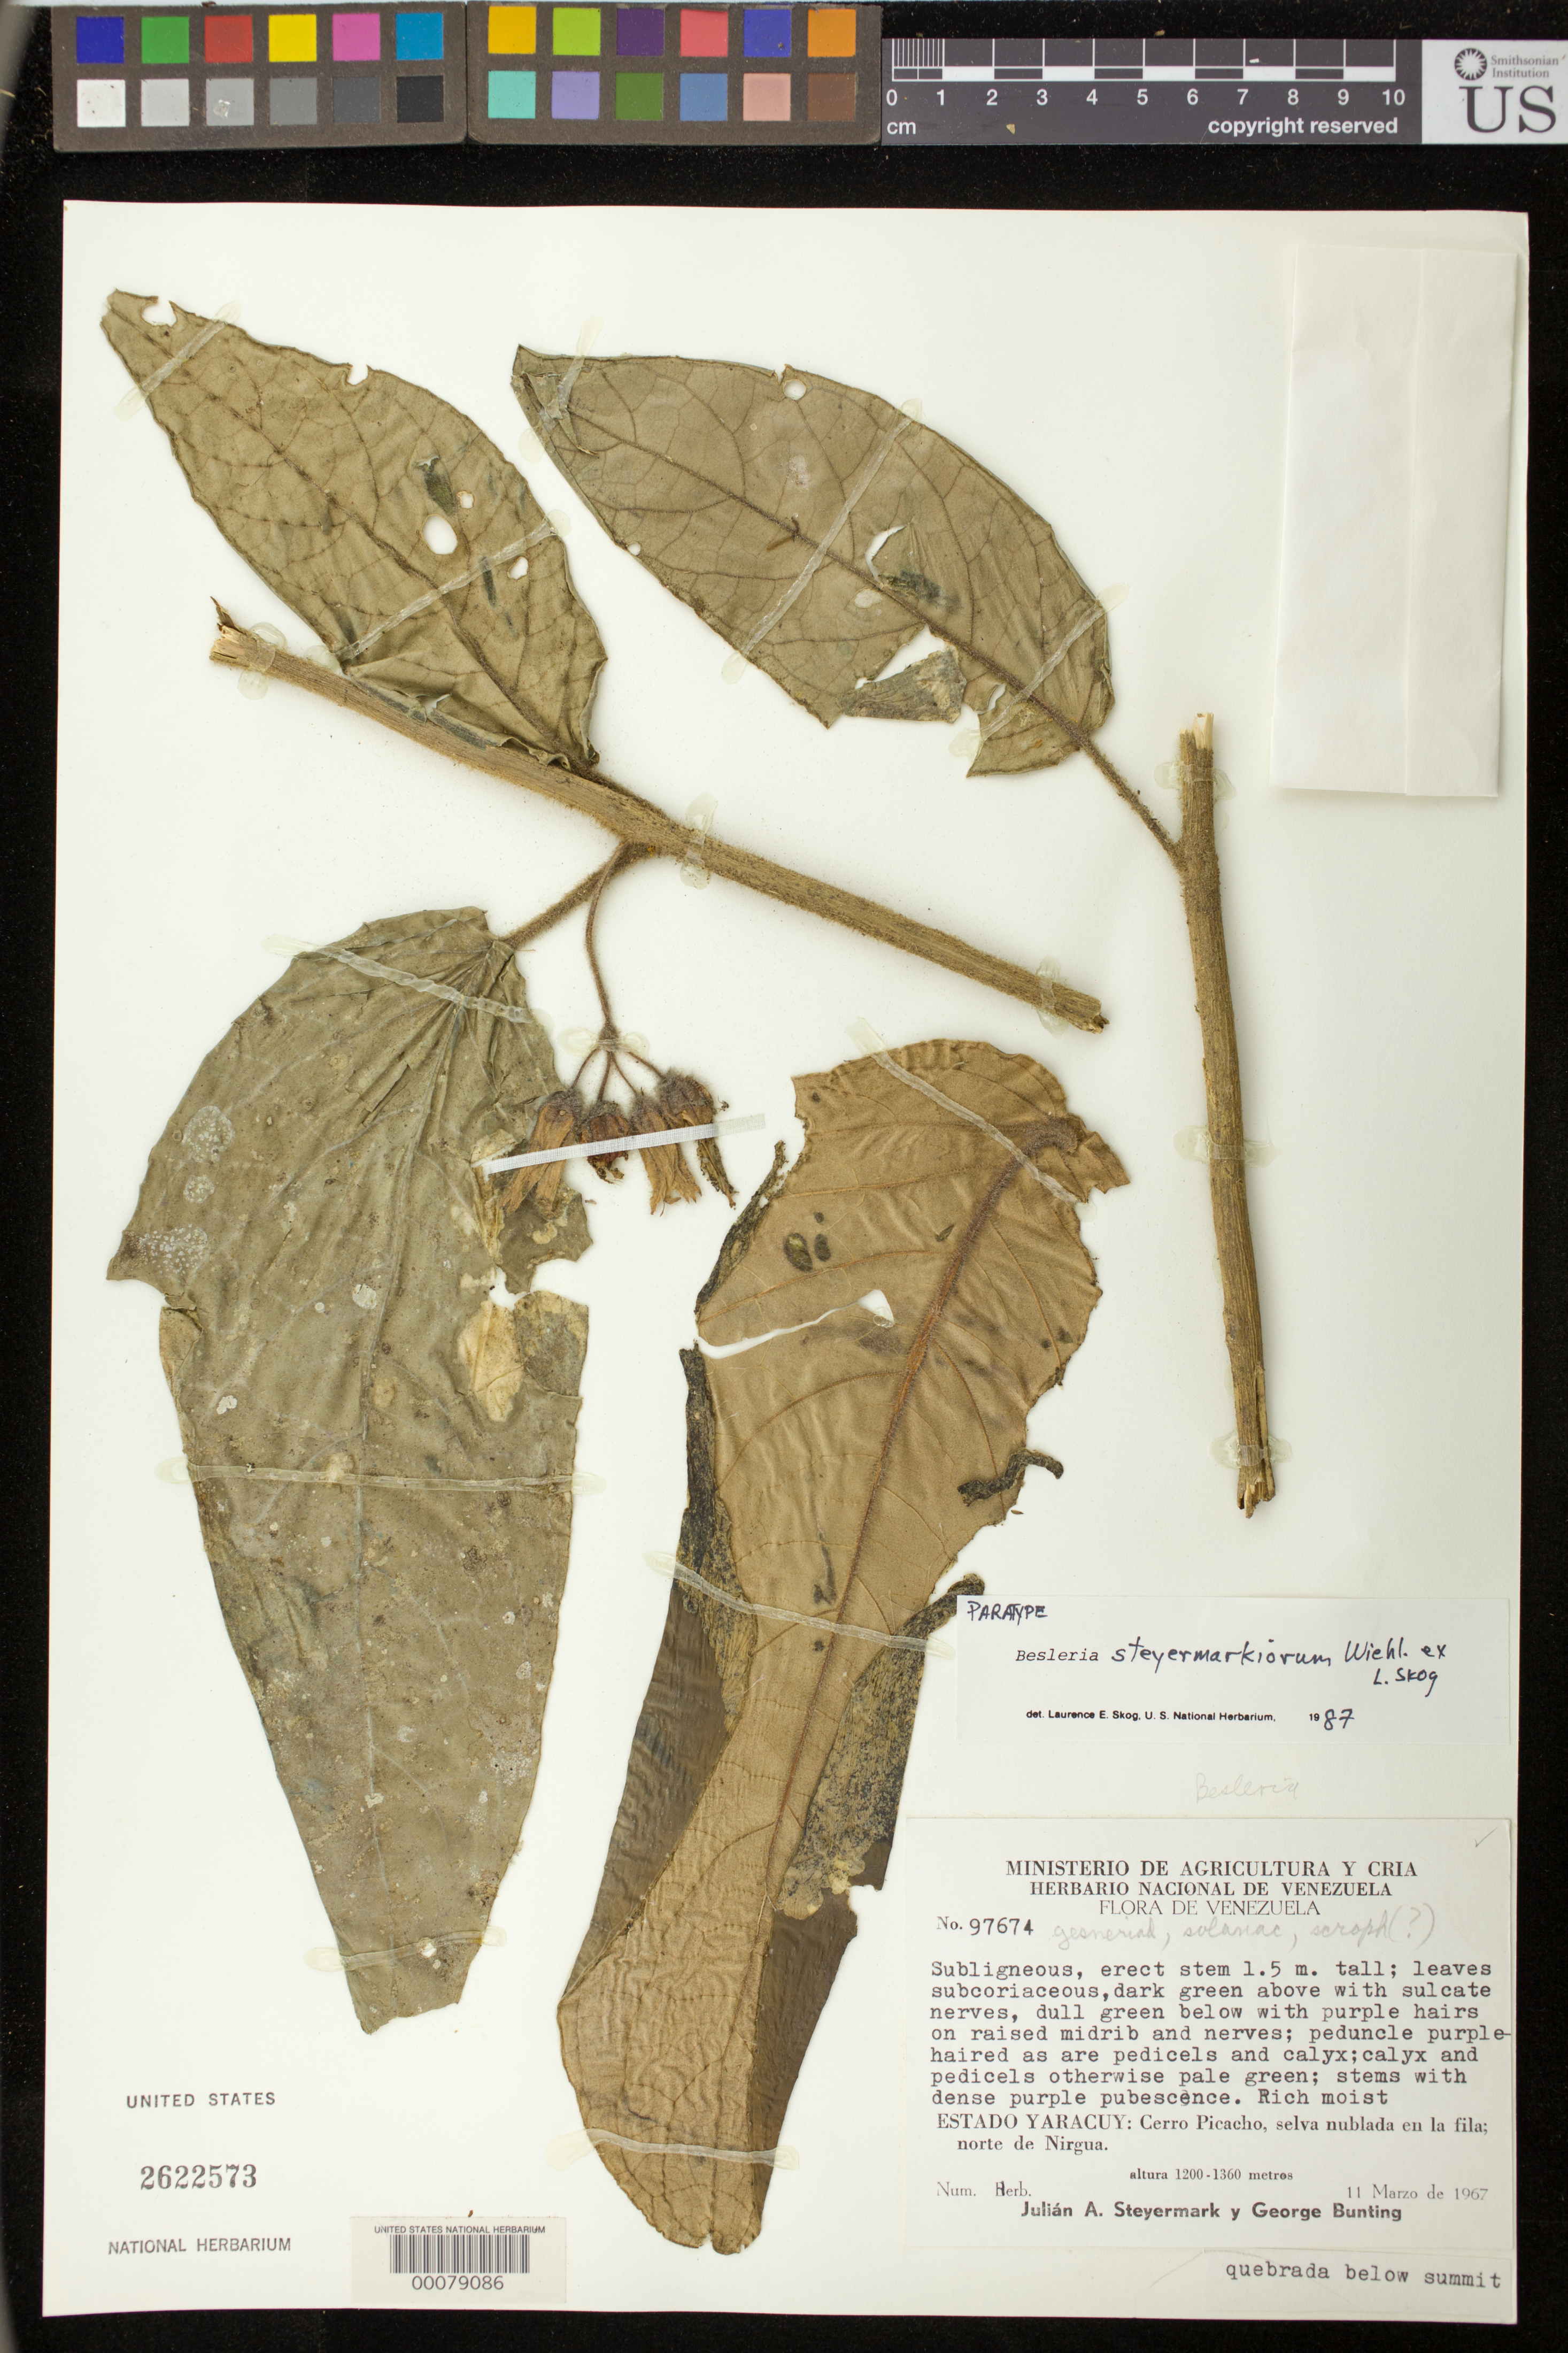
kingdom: Plantae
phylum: Tracheophyta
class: Magnoliopsida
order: Lamiales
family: Gesneriaceae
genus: Besleria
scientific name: Besleria steyermarkiorum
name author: Wiehler ex L.E. Skog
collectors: J. Steyermark & G. S. Bunting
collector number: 97674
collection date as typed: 11 Mar 1967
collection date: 1967-03-11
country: Venezuela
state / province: Yaracuy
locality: Cerro La Chapa, norte de Nirgua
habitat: selva nublada en la fila; rich moist quebrada below summit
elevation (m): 1200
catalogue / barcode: US 2622573